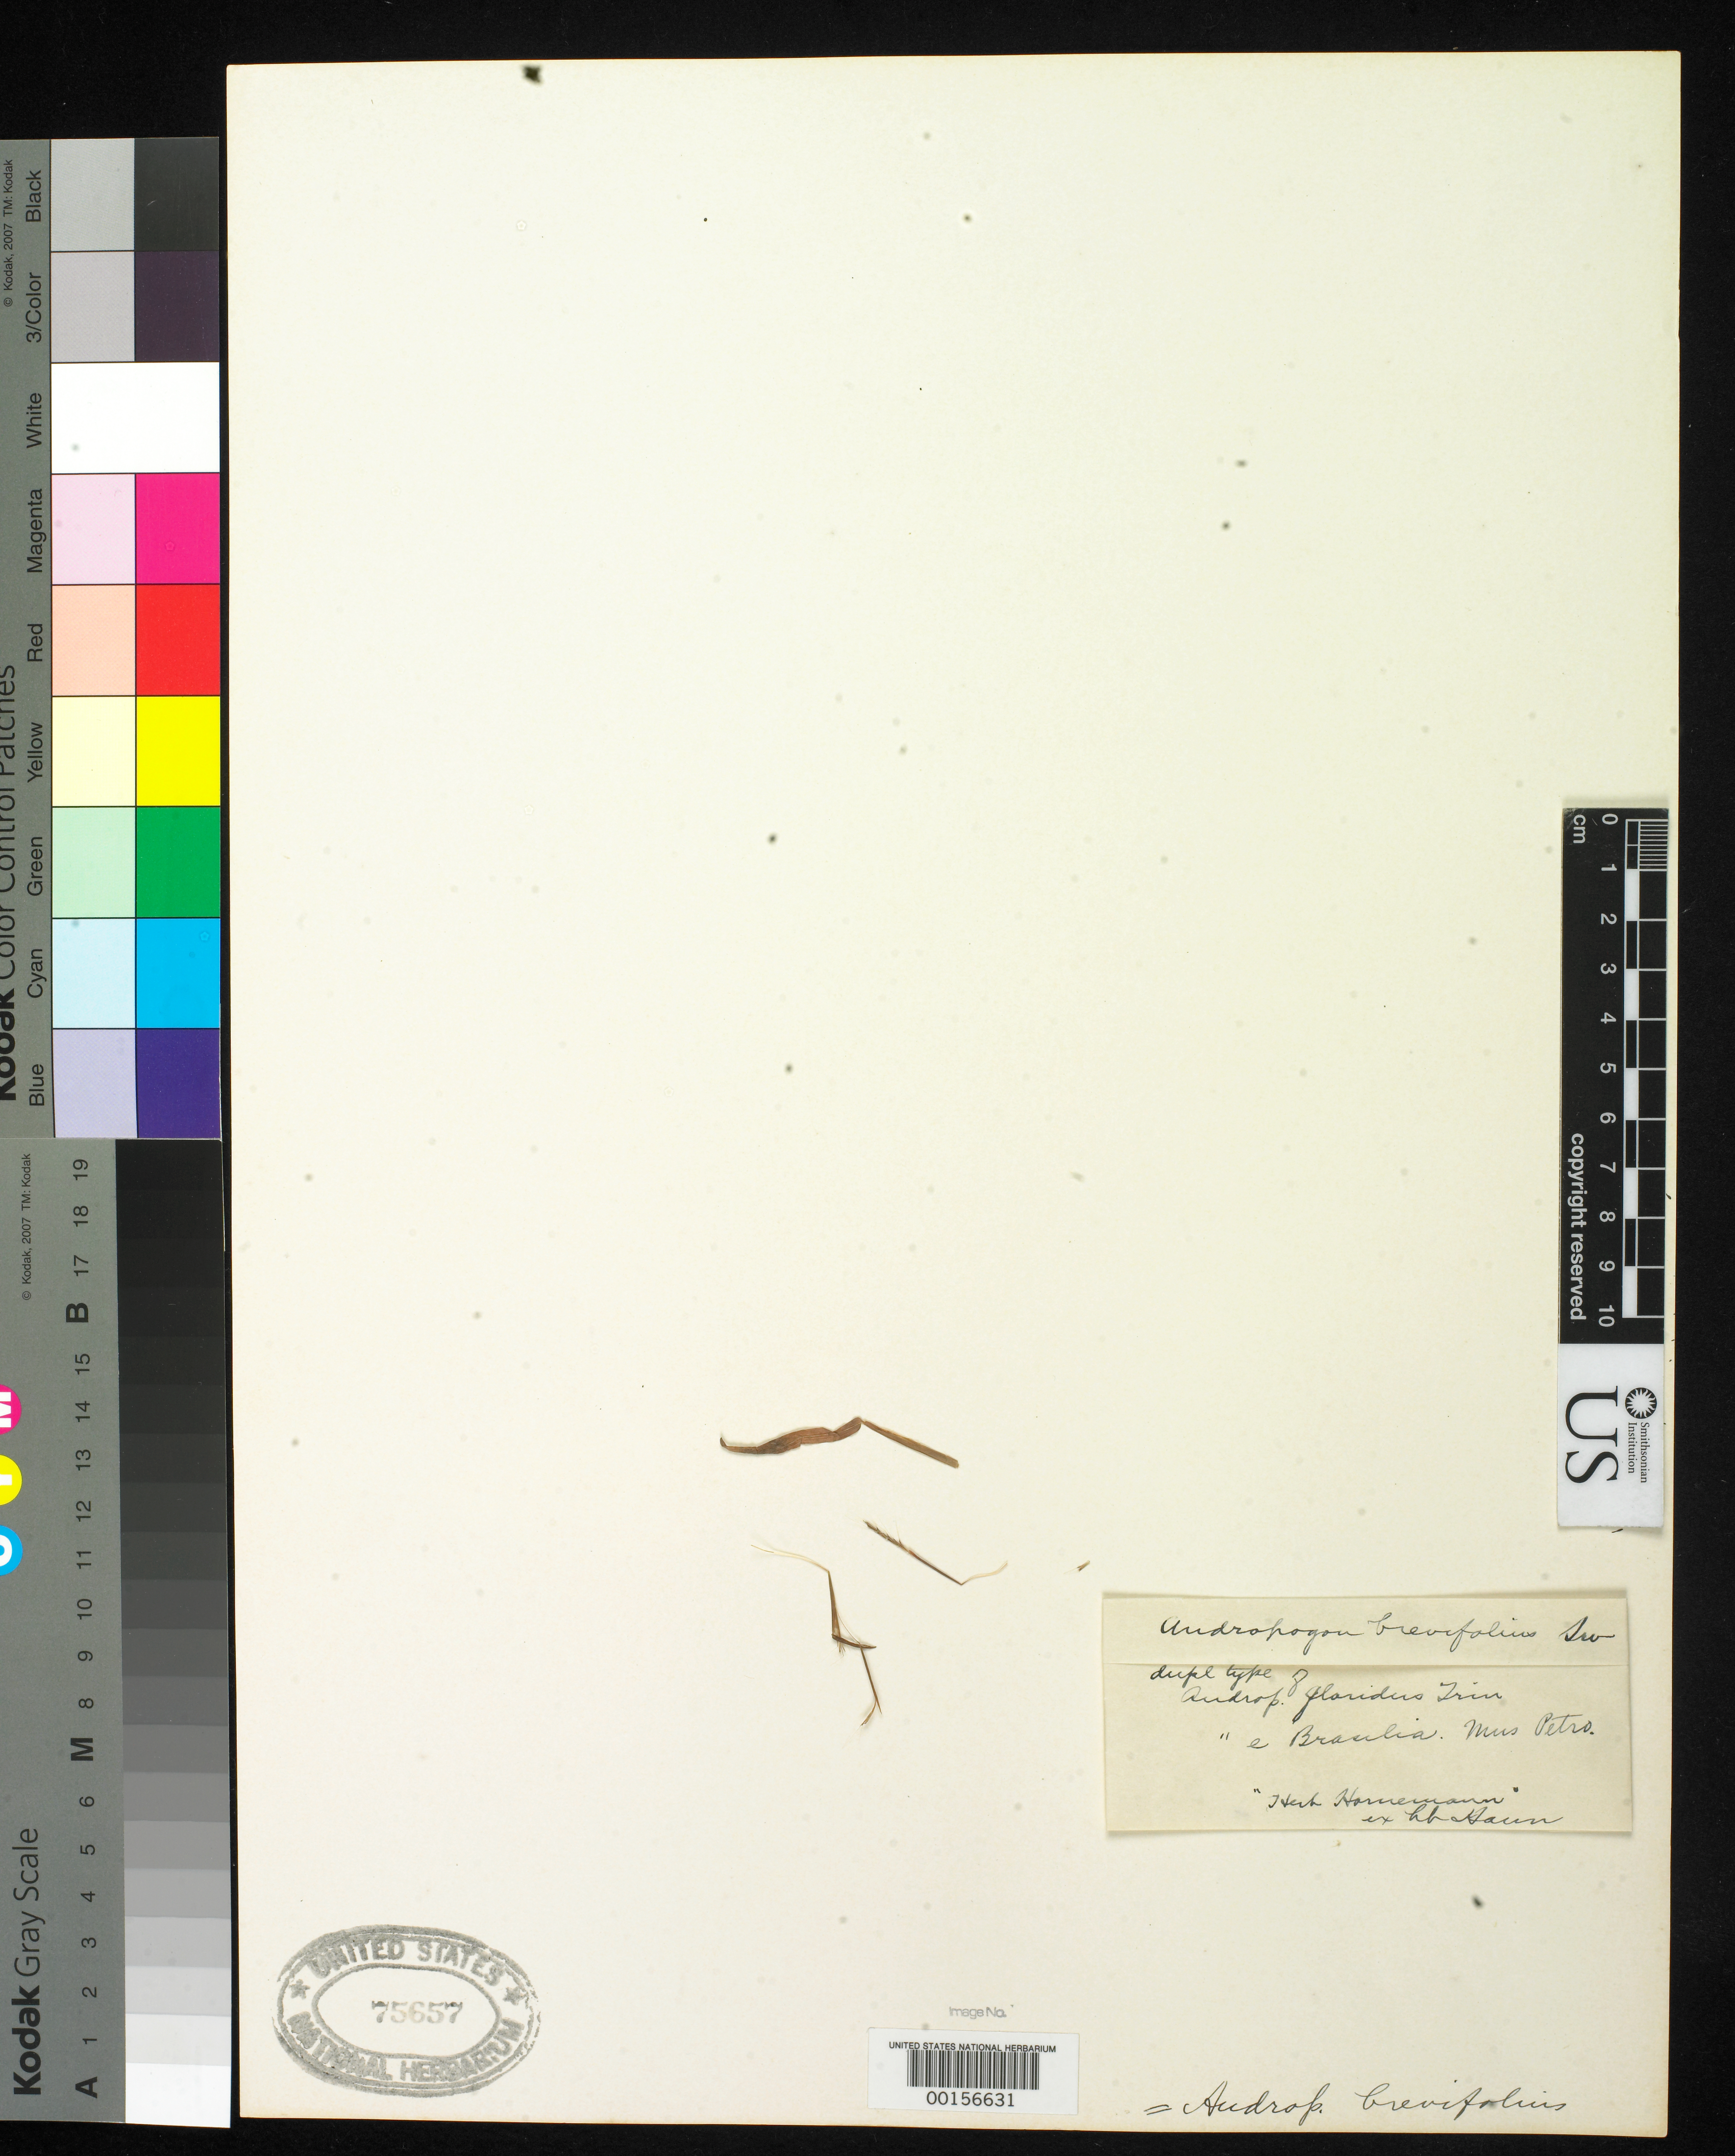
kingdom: Plantae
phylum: Tracheophyta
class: Liliopsida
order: Poales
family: Poaceae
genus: Andropogon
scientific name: Andropogon floridus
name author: Trin.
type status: Type Fragment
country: Brazil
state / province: Minas Gerais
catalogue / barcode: US 75657